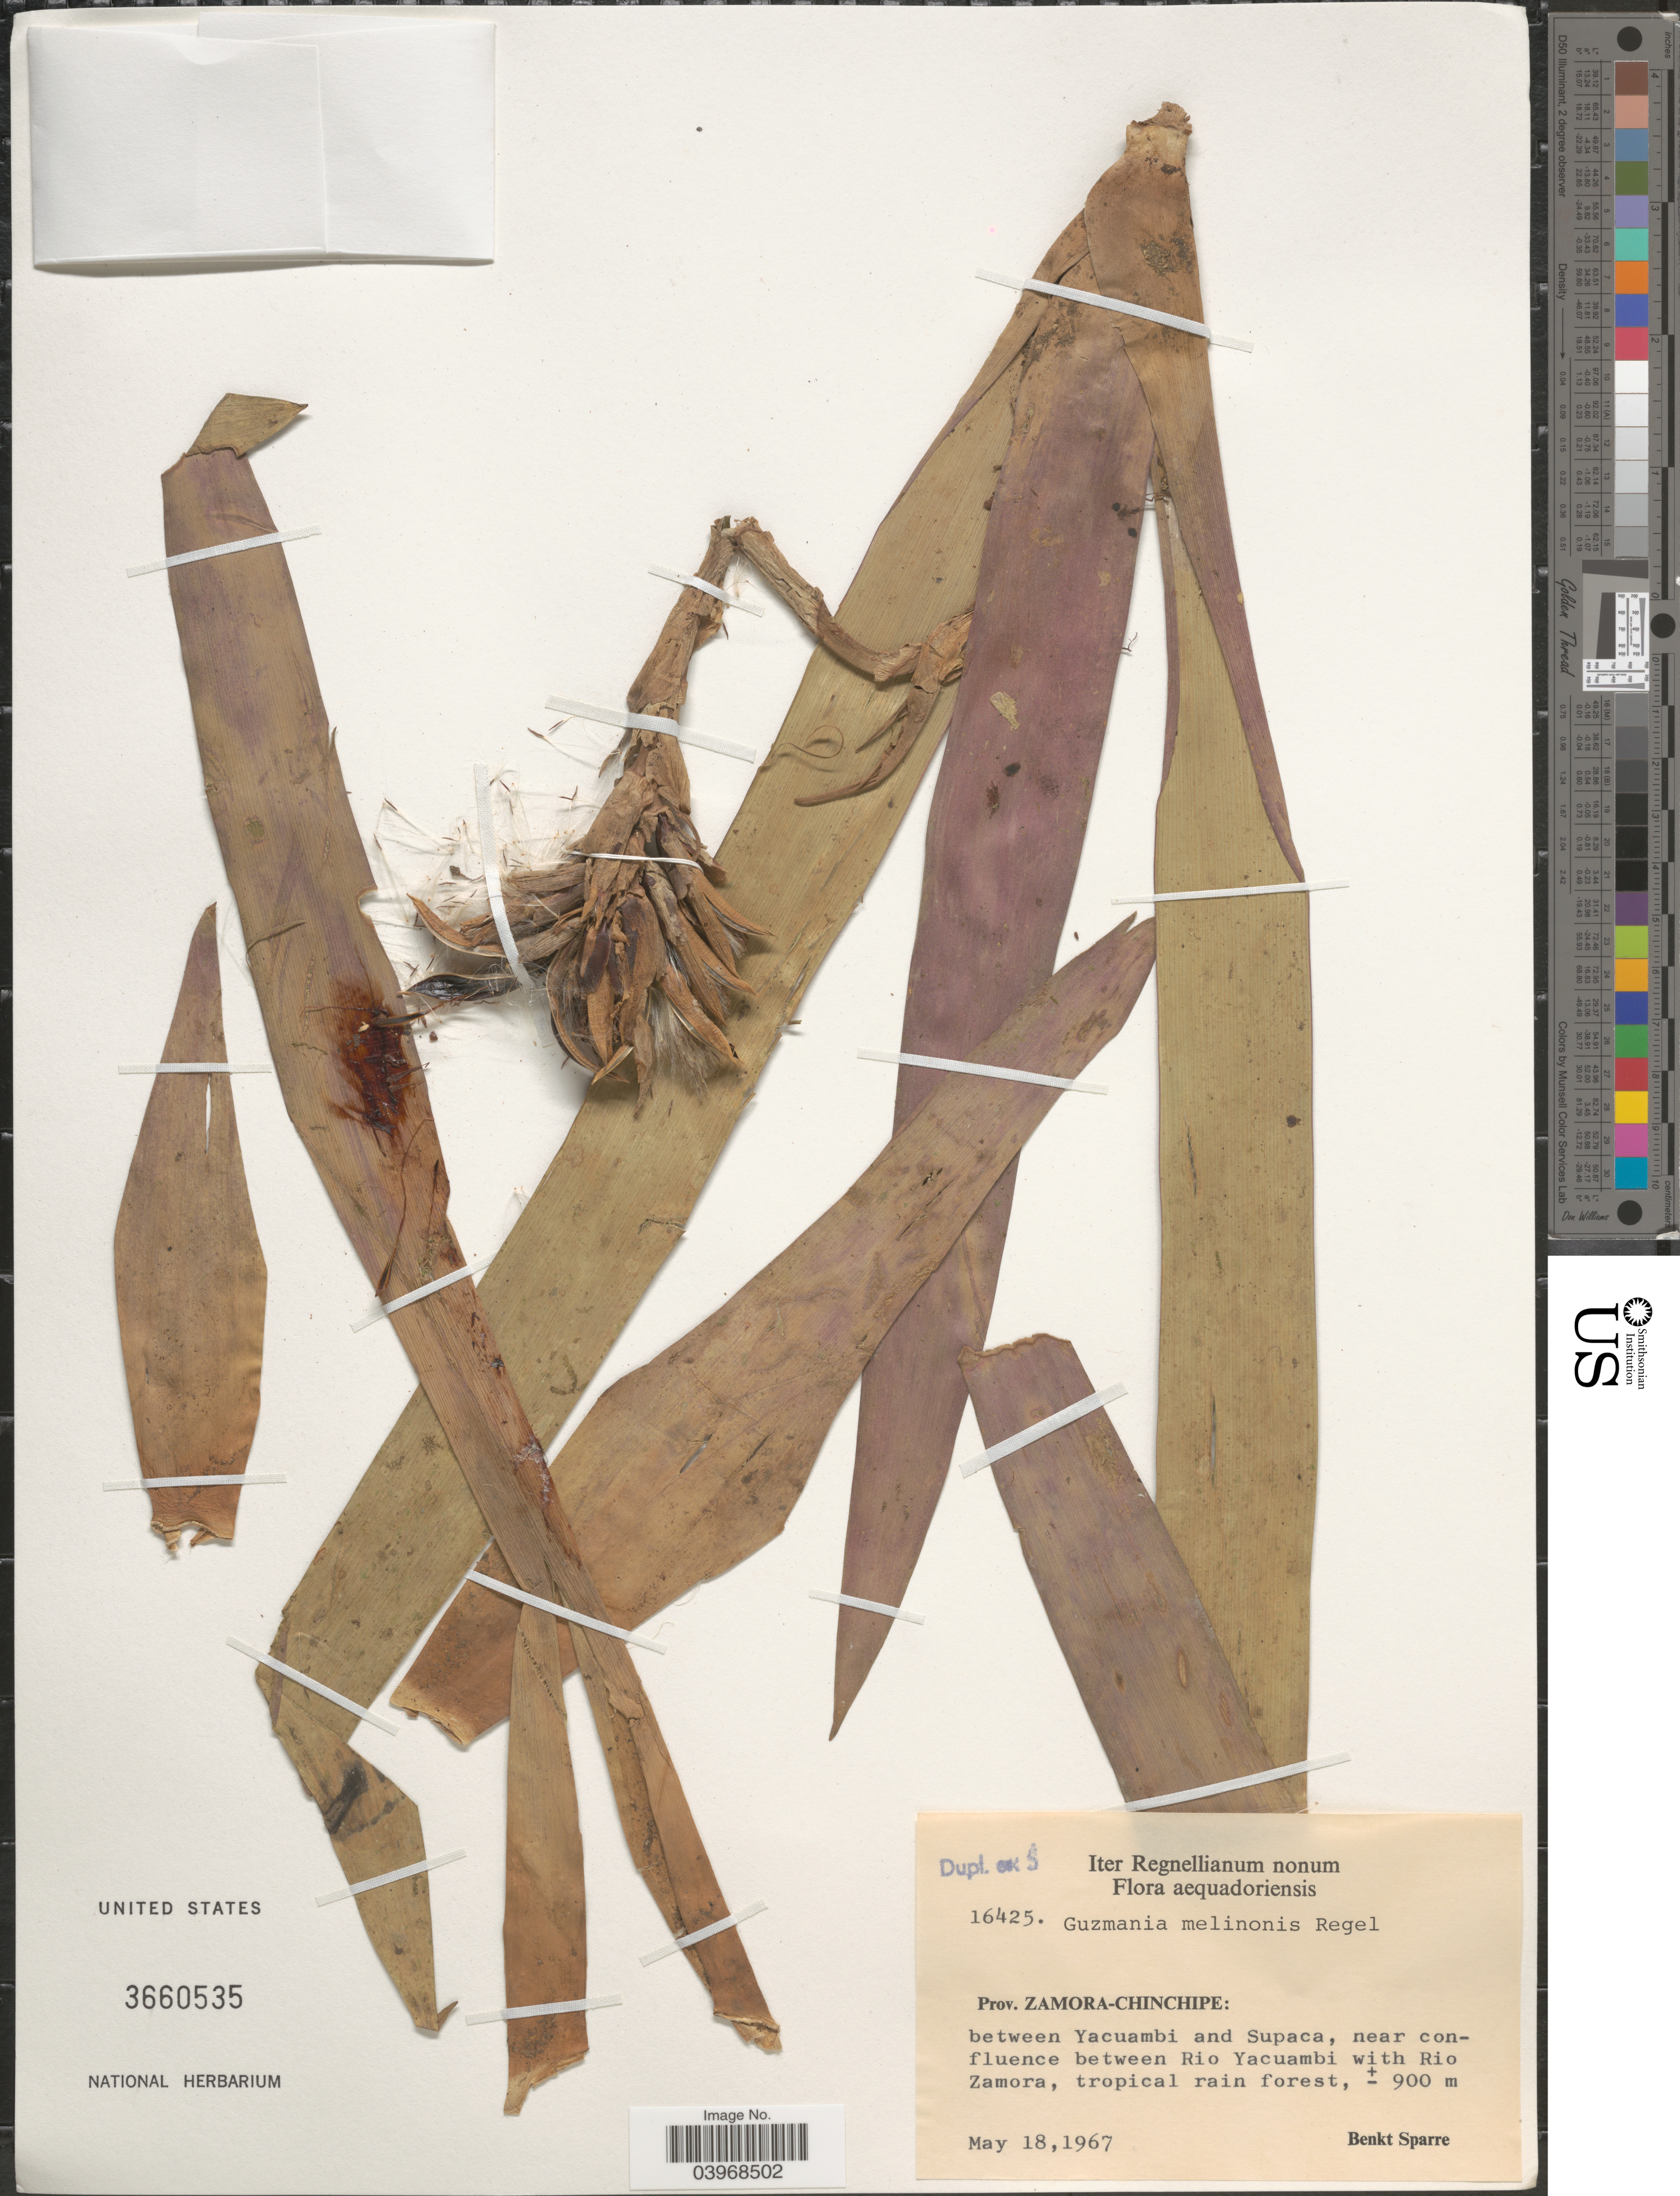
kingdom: Plantae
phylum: Tracheophyta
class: Liliopsida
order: Poales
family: Bromeliaceae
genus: Guzmania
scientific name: Guzmania melinonis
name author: Regel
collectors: B. Sparre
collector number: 16425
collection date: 1967-05-18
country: Ecuador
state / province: Zamora-Chinchipe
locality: Between Yacuambi and Supaca, near confluence between Rio Yacuambi with Rio Zamora.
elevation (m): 900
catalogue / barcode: US 3660535